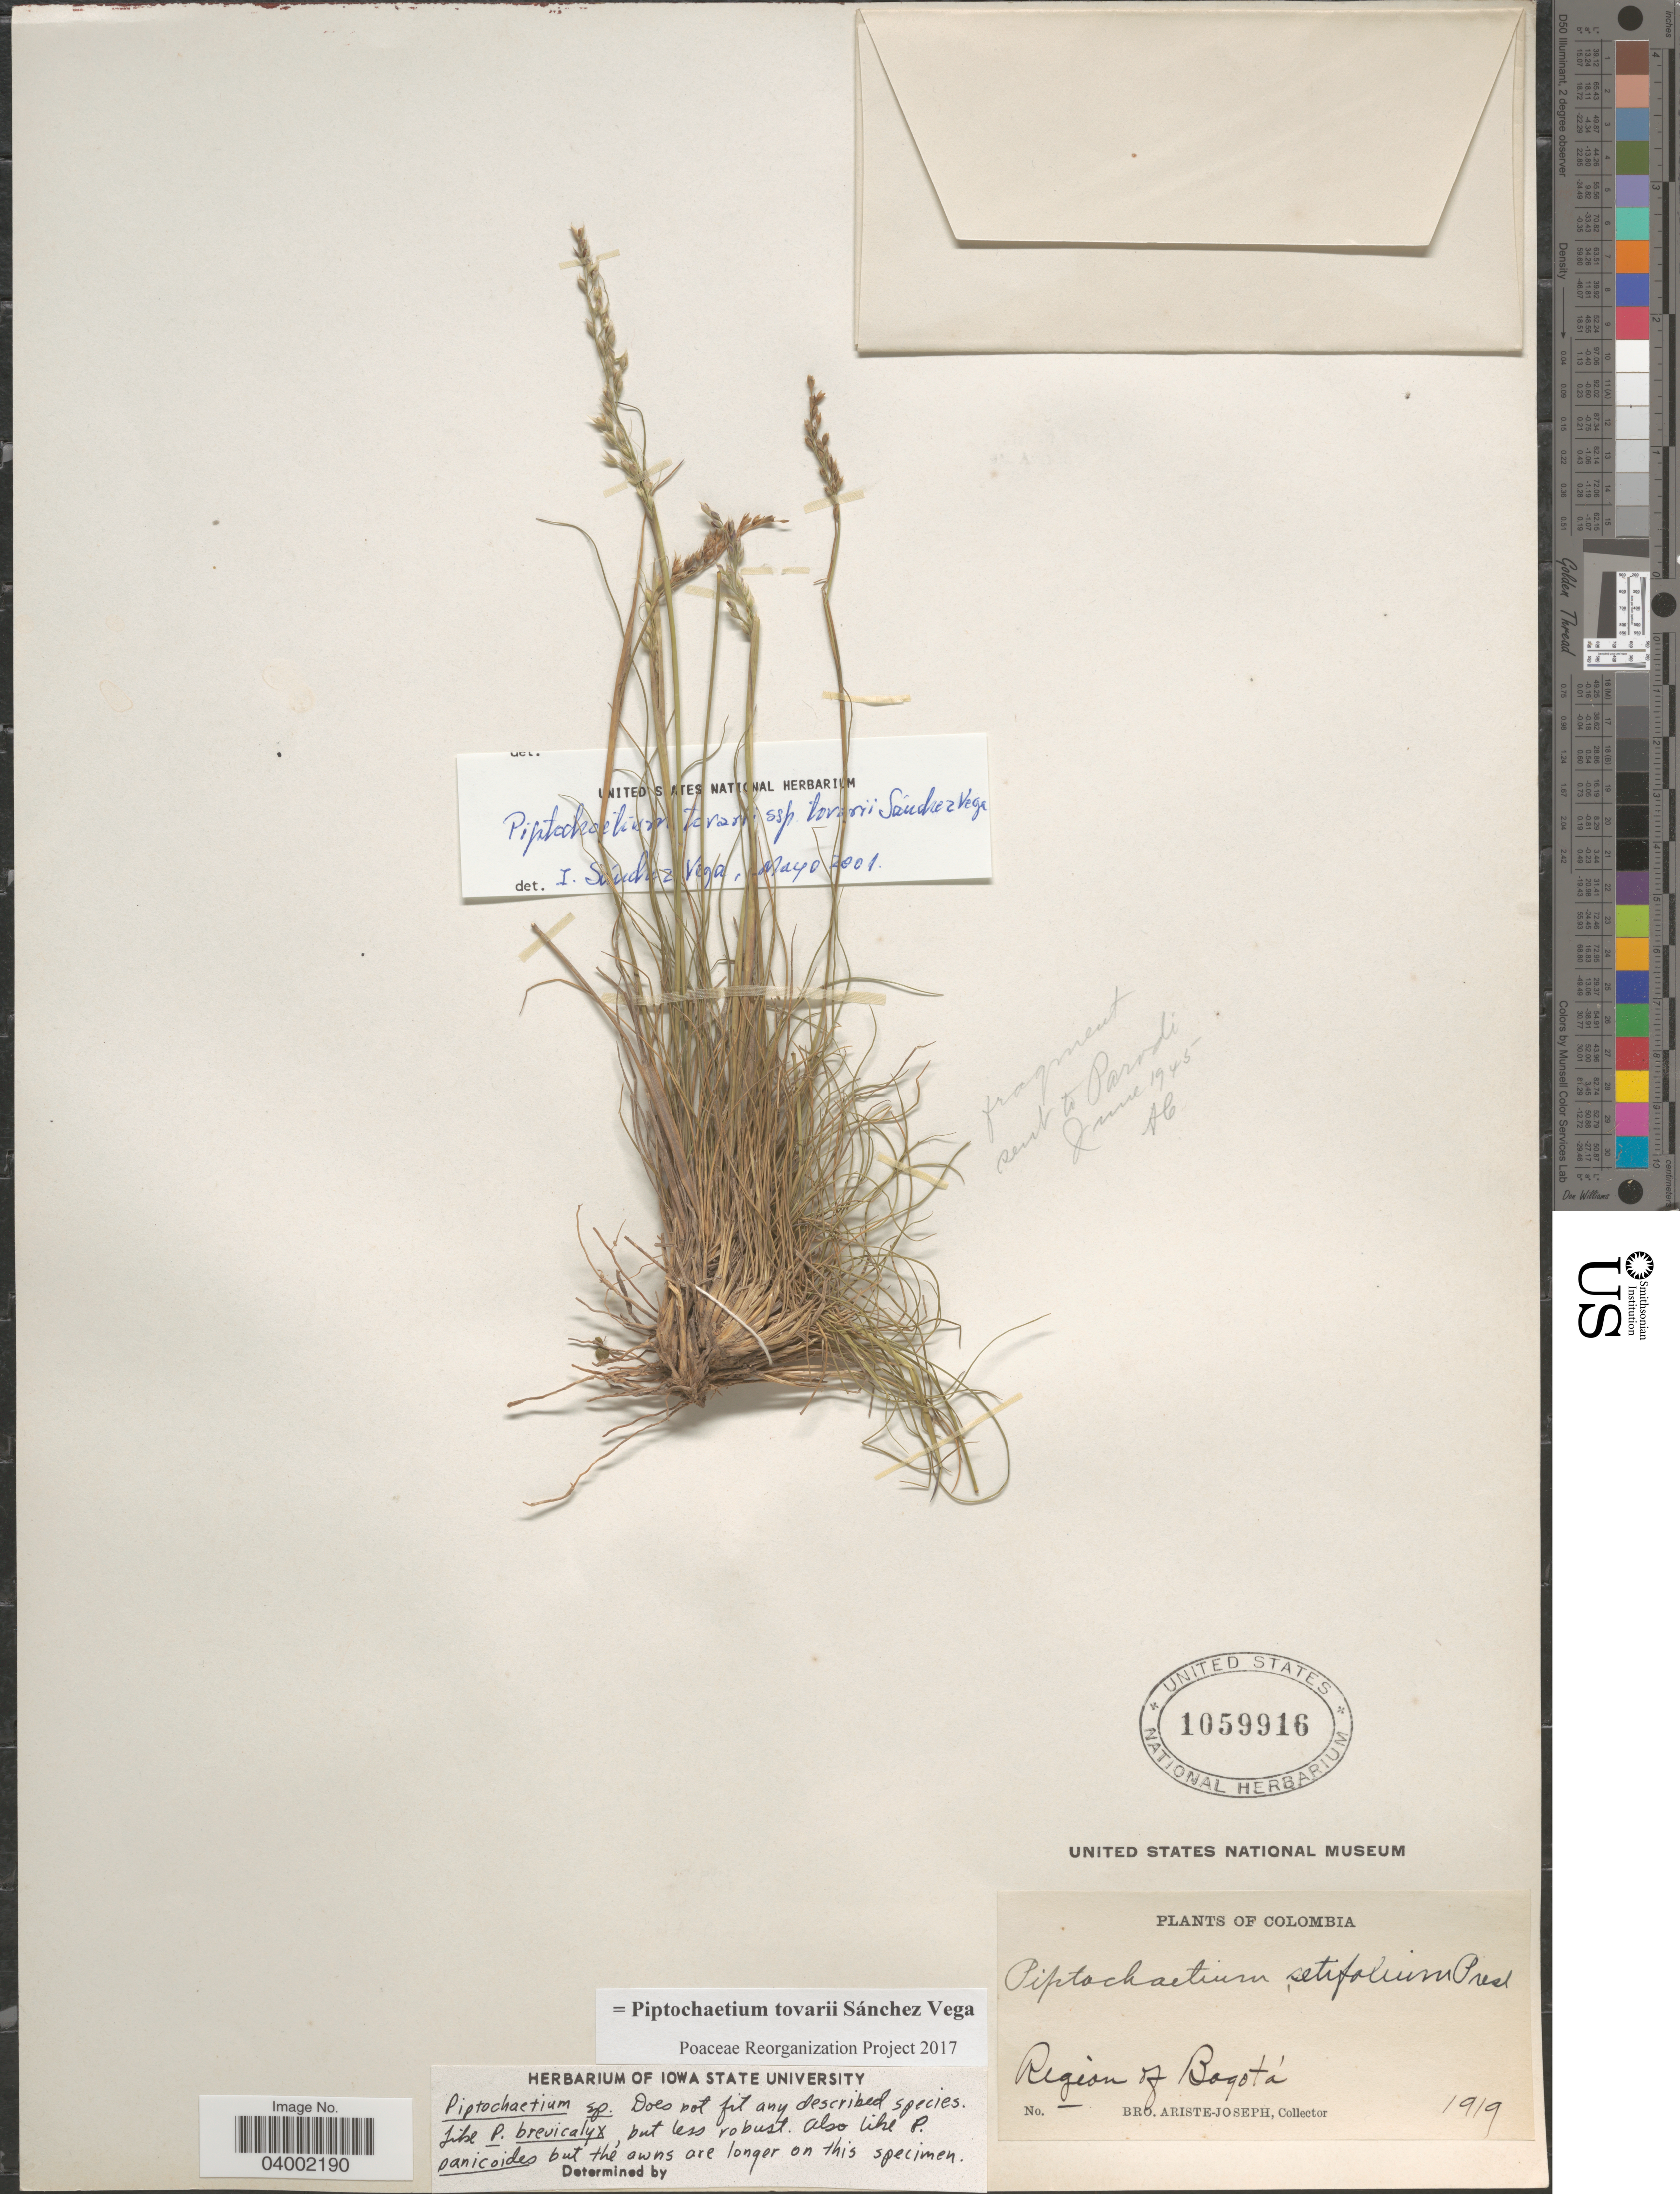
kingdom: Plantae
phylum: Tracheophyta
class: Liliopsida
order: Poales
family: Poaceae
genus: Piptochaetium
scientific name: Piptochaetium tovarii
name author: Sánchez Vega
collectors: Bro. Ariste-Joseph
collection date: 1919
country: Colombia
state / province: Bogota D.C.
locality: Region of Bogotá.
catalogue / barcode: US 1059916